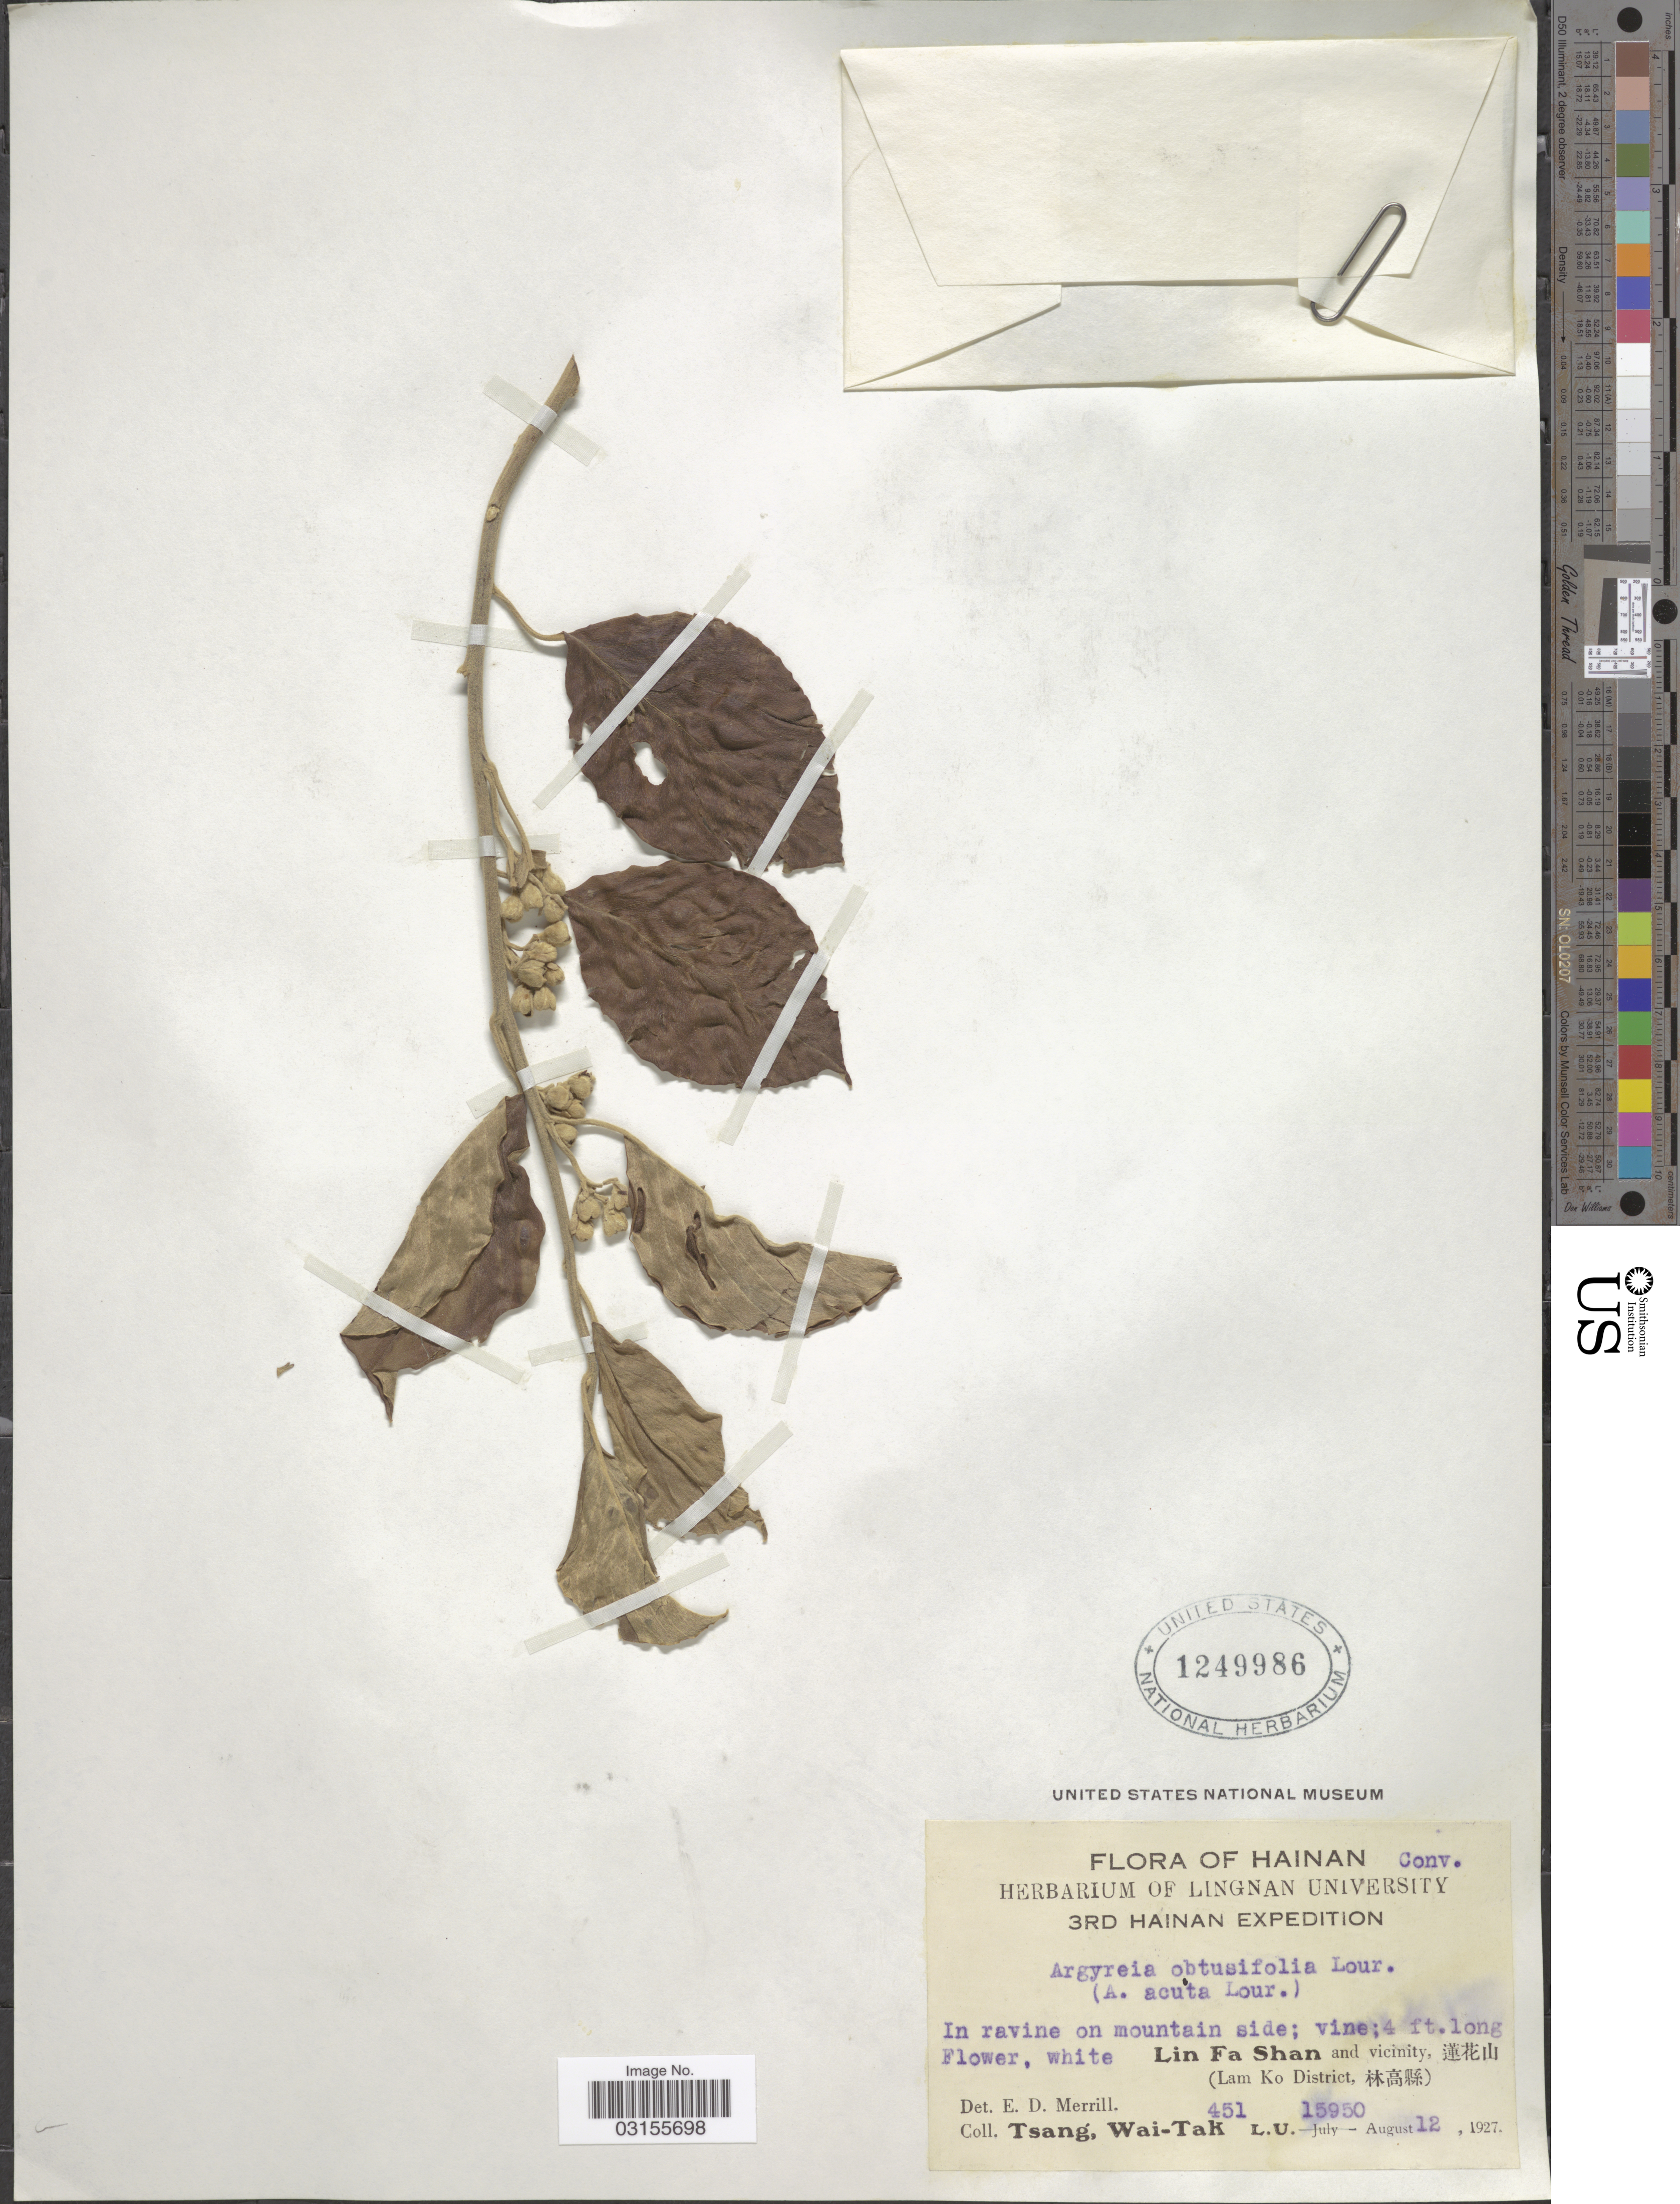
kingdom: Plantae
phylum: Tracheophyta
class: Magnoliopsida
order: Solanales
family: Convolvulaceae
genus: Argyreia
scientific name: Argyreia obtusifolia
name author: Lour.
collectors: W. T. Tsang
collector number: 451L.U.15950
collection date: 1927-08-12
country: China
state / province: Hainan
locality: LFa Shan and vicinity, (Lam Ko District.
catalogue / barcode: US 1249986